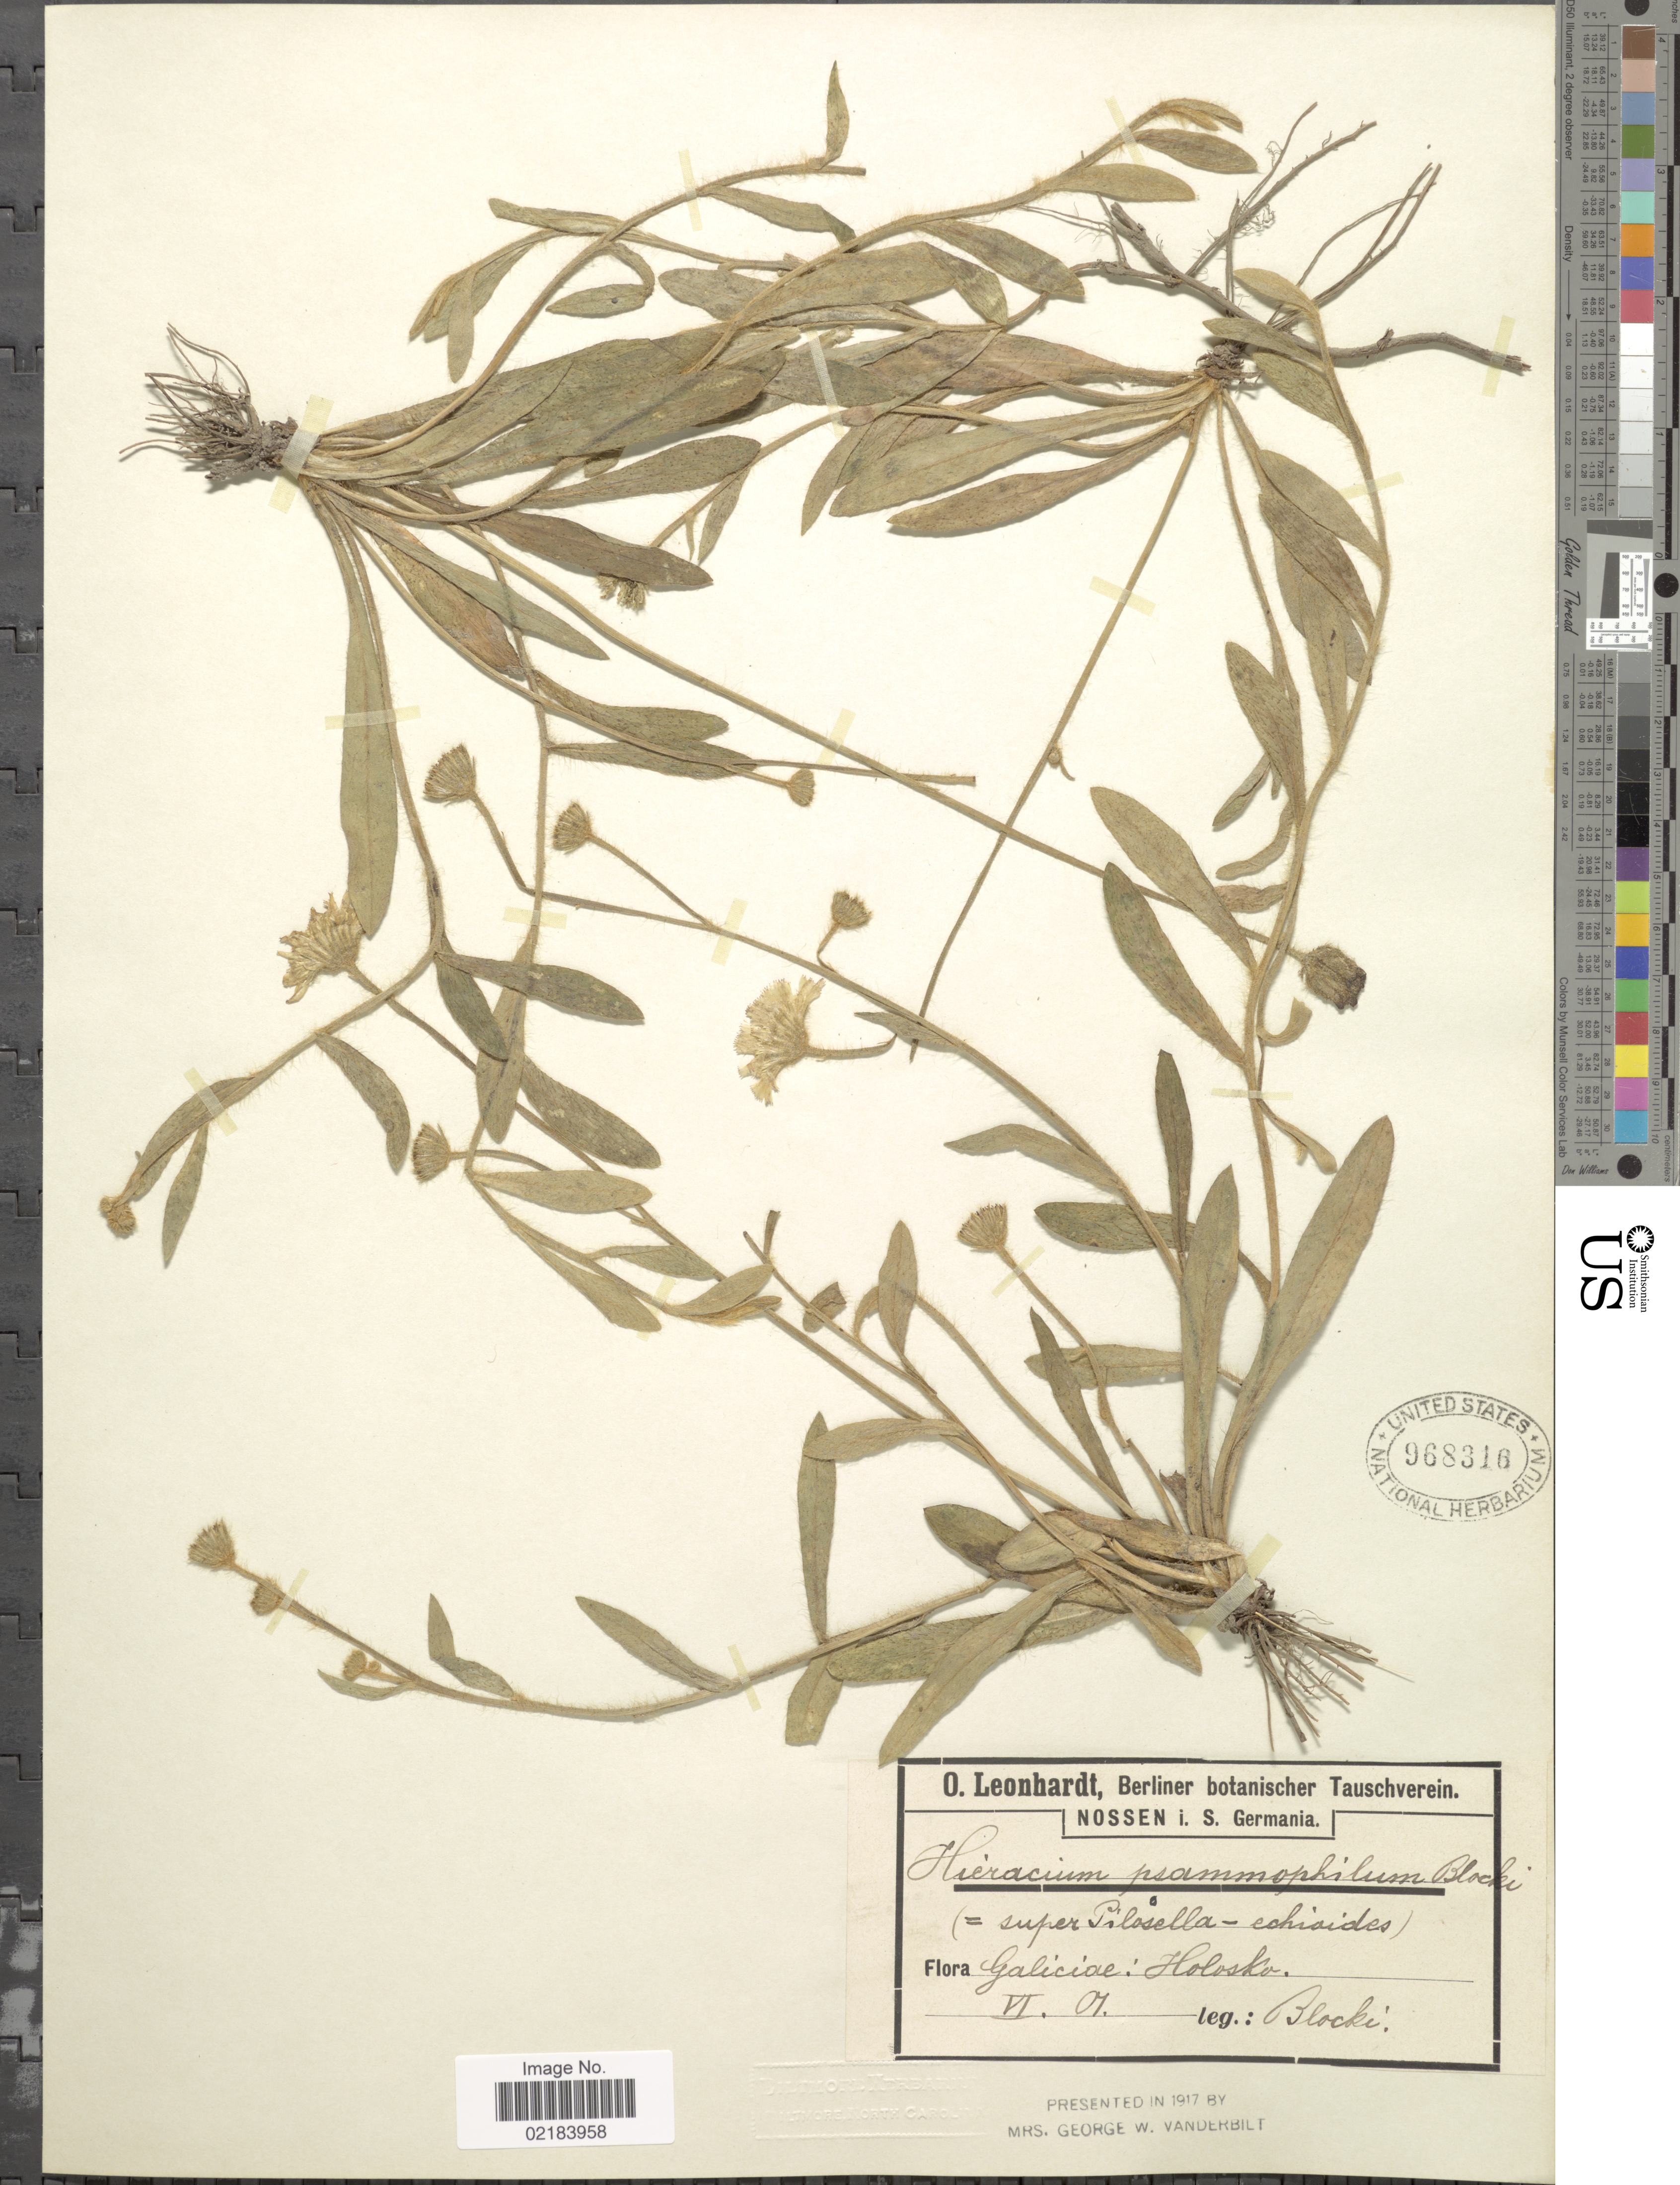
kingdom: Plantae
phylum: Tracheophyta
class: Magnoliopsida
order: Asterales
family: Asteraceae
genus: Pilosella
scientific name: Pilosella calodon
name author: (Tausch & Peter) Soják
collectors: Blocki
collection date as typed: Transcribed d/m/y: /6/01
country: France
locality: Galiciae: Holosko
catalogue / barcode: US 968316